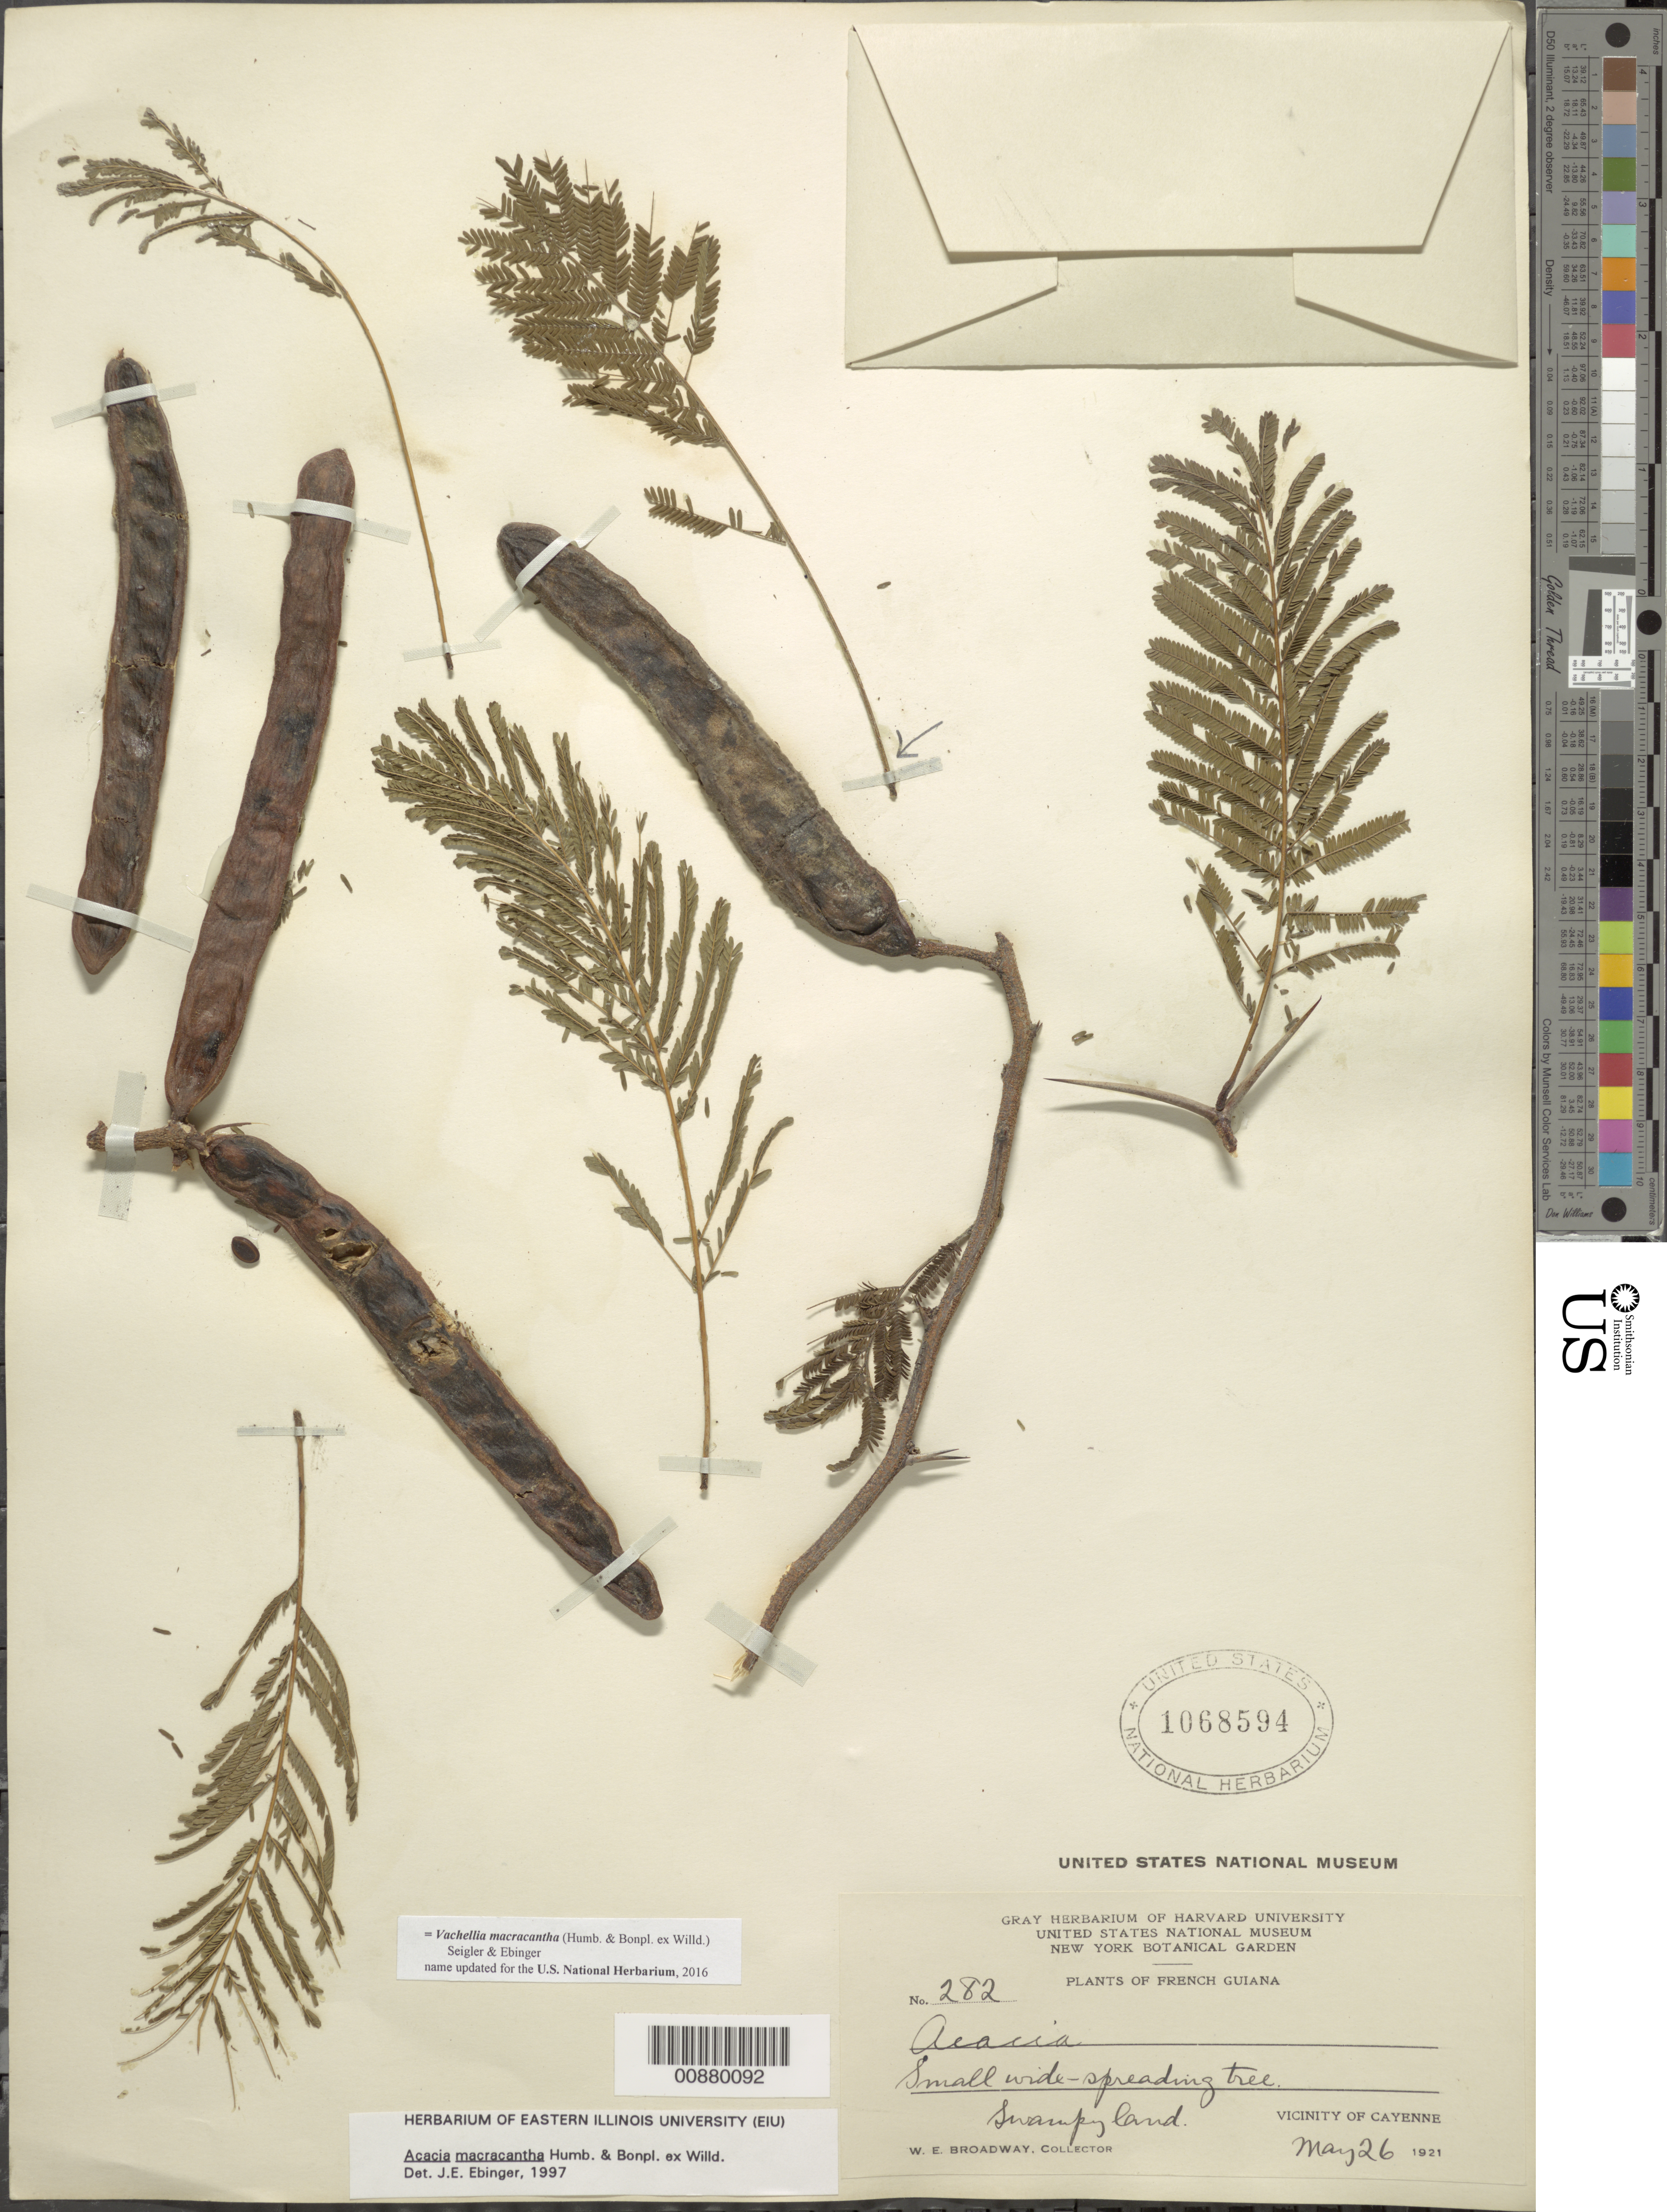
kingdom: Plantae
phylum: Tracheophyta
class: Magnoliopsida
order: Fabales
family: Fabaceae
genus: Vachellia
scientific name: Vachellia macracantha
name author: (Humb. & Bonpl. ex Willd.) Seigler & Ebinger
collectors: W. E. Broadway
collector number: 282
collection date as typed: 26-May-21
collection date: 1921-05-26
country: French Guiana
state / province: Cayenne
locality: Cayenne, vic.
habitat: Swampy lands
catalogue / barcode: US 1068594